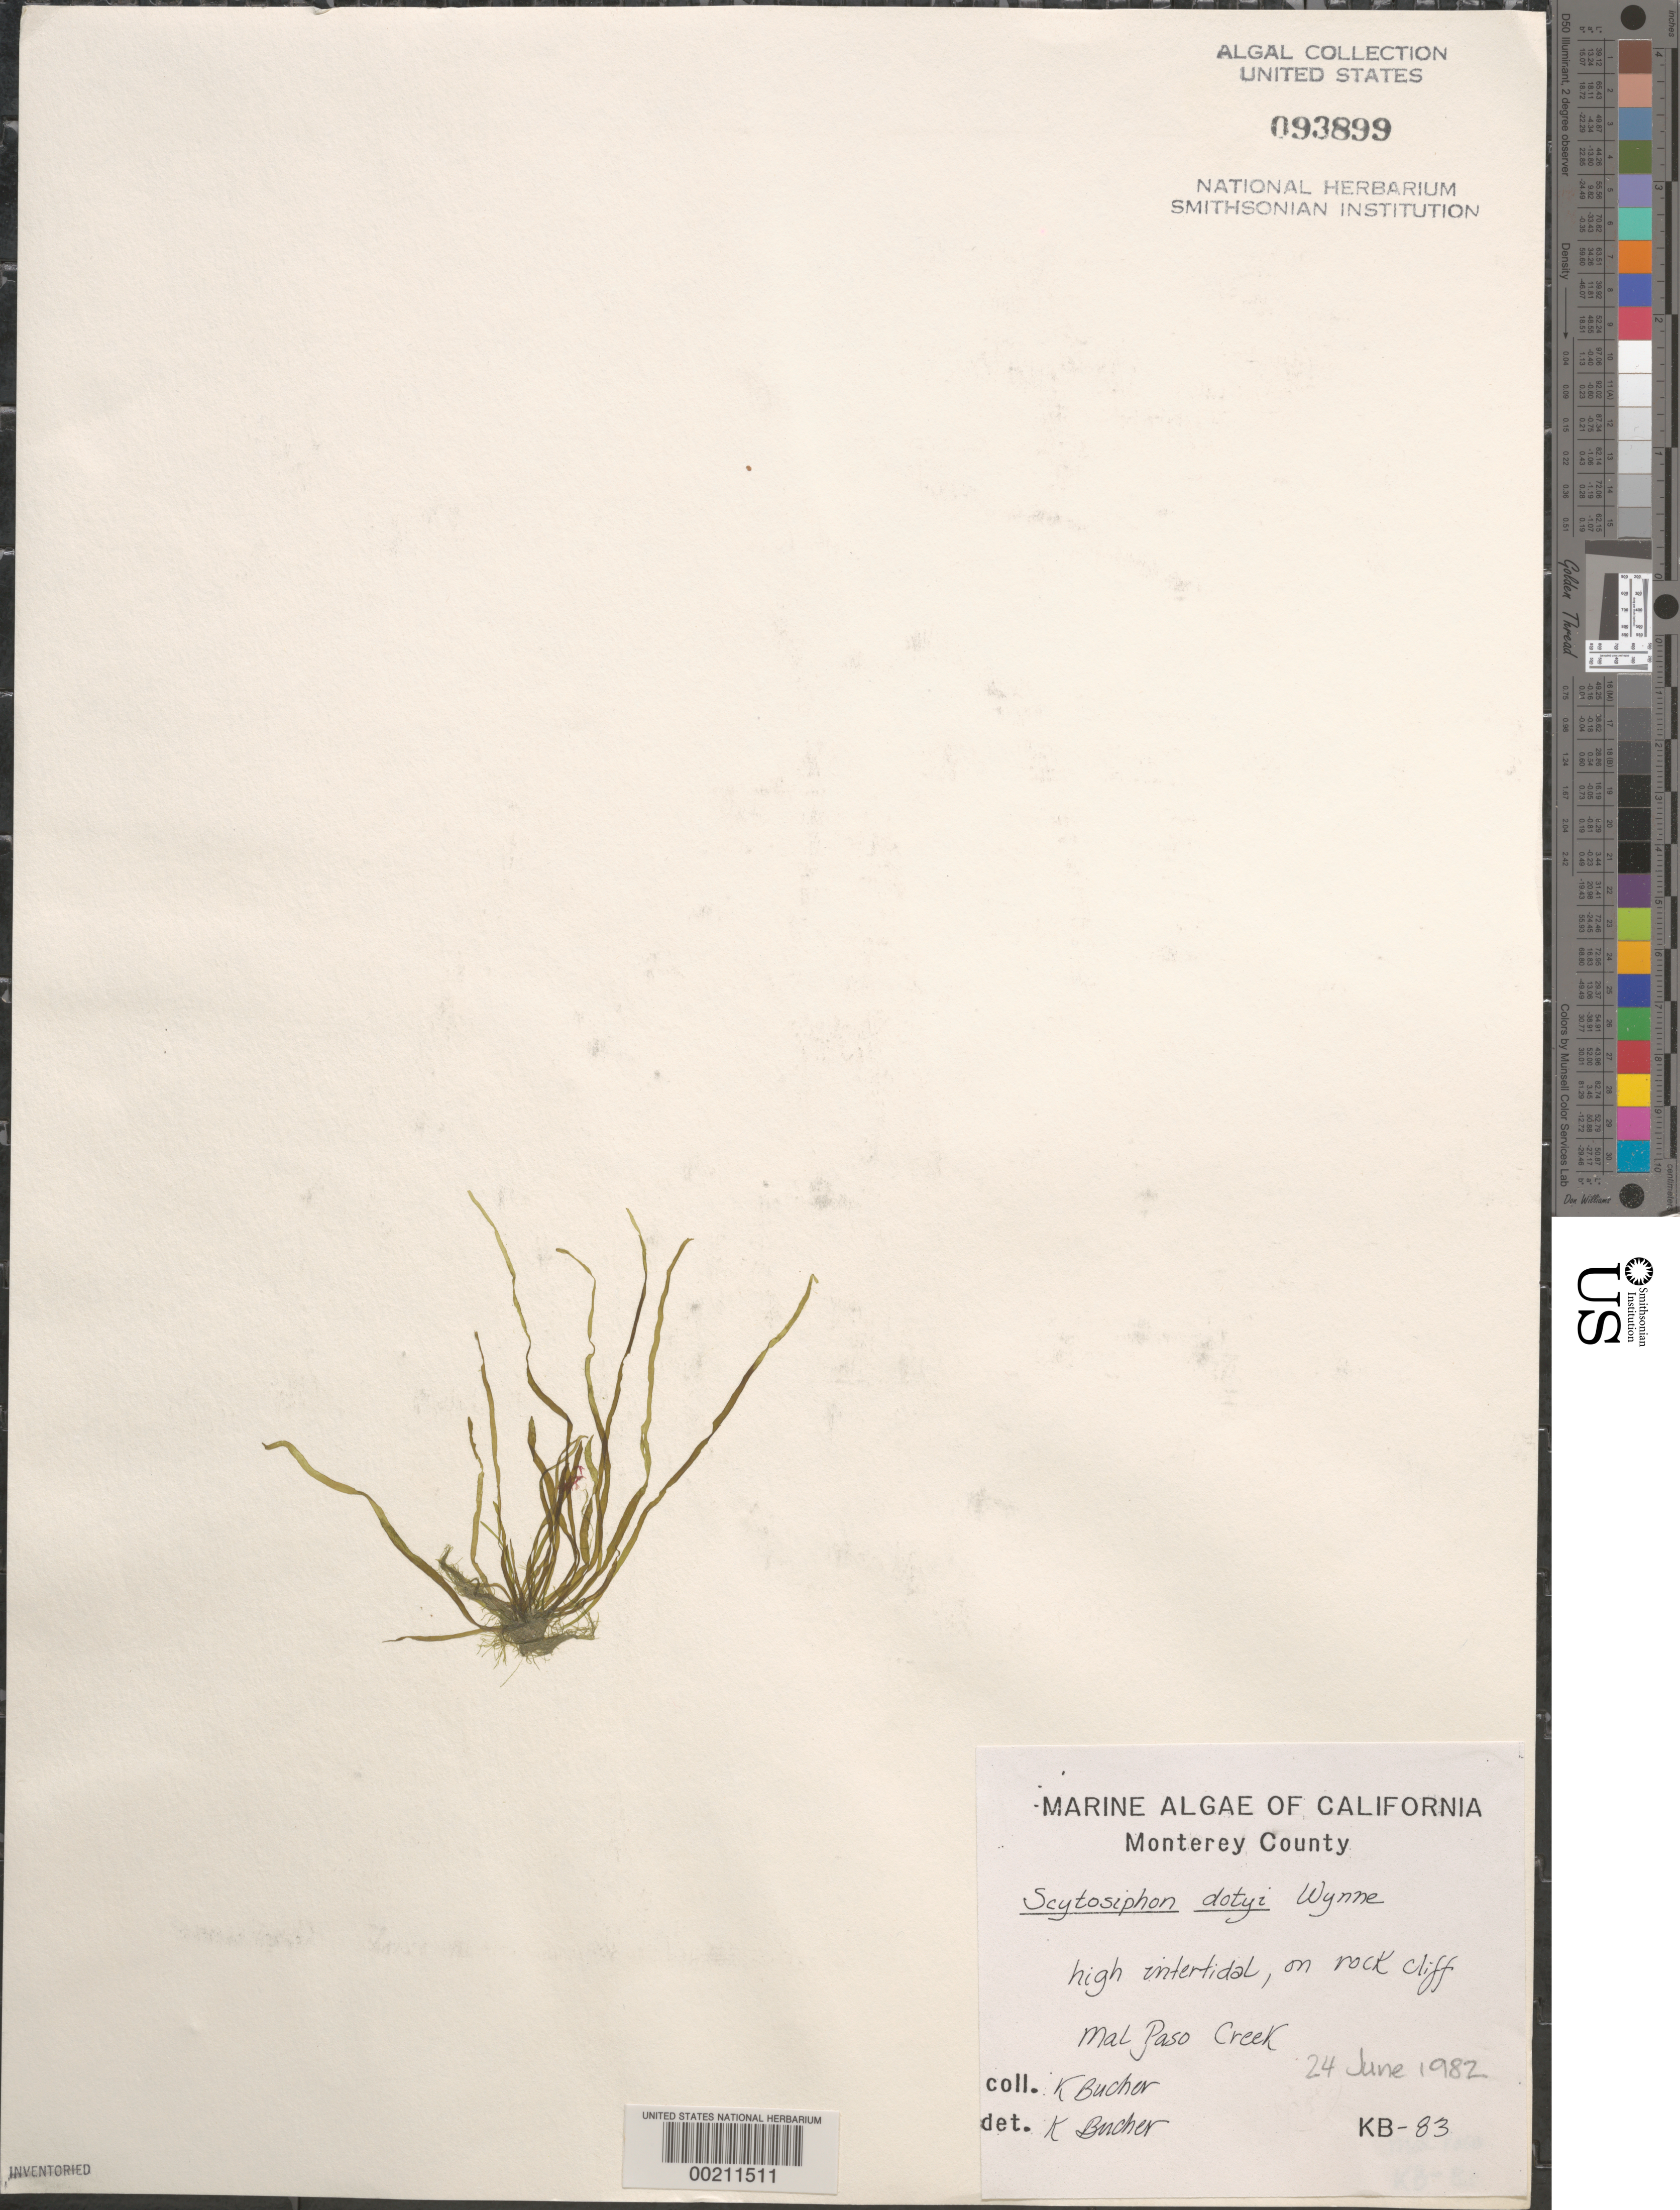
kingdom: Chromista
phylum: Ochrophyta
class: Phaeophyceae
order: Scytosiphonales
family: Scytosiphonaceae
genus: Scytosiphon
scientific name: Scytosiphon dotyi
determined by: Bucher, Katina E.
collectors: K. E. Bucher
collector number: KB-83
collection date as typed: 24 Jun 1982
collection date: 1982-06-24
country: United States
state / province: California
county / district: Monterey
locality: Malpaso Creek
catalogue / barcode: US 93899